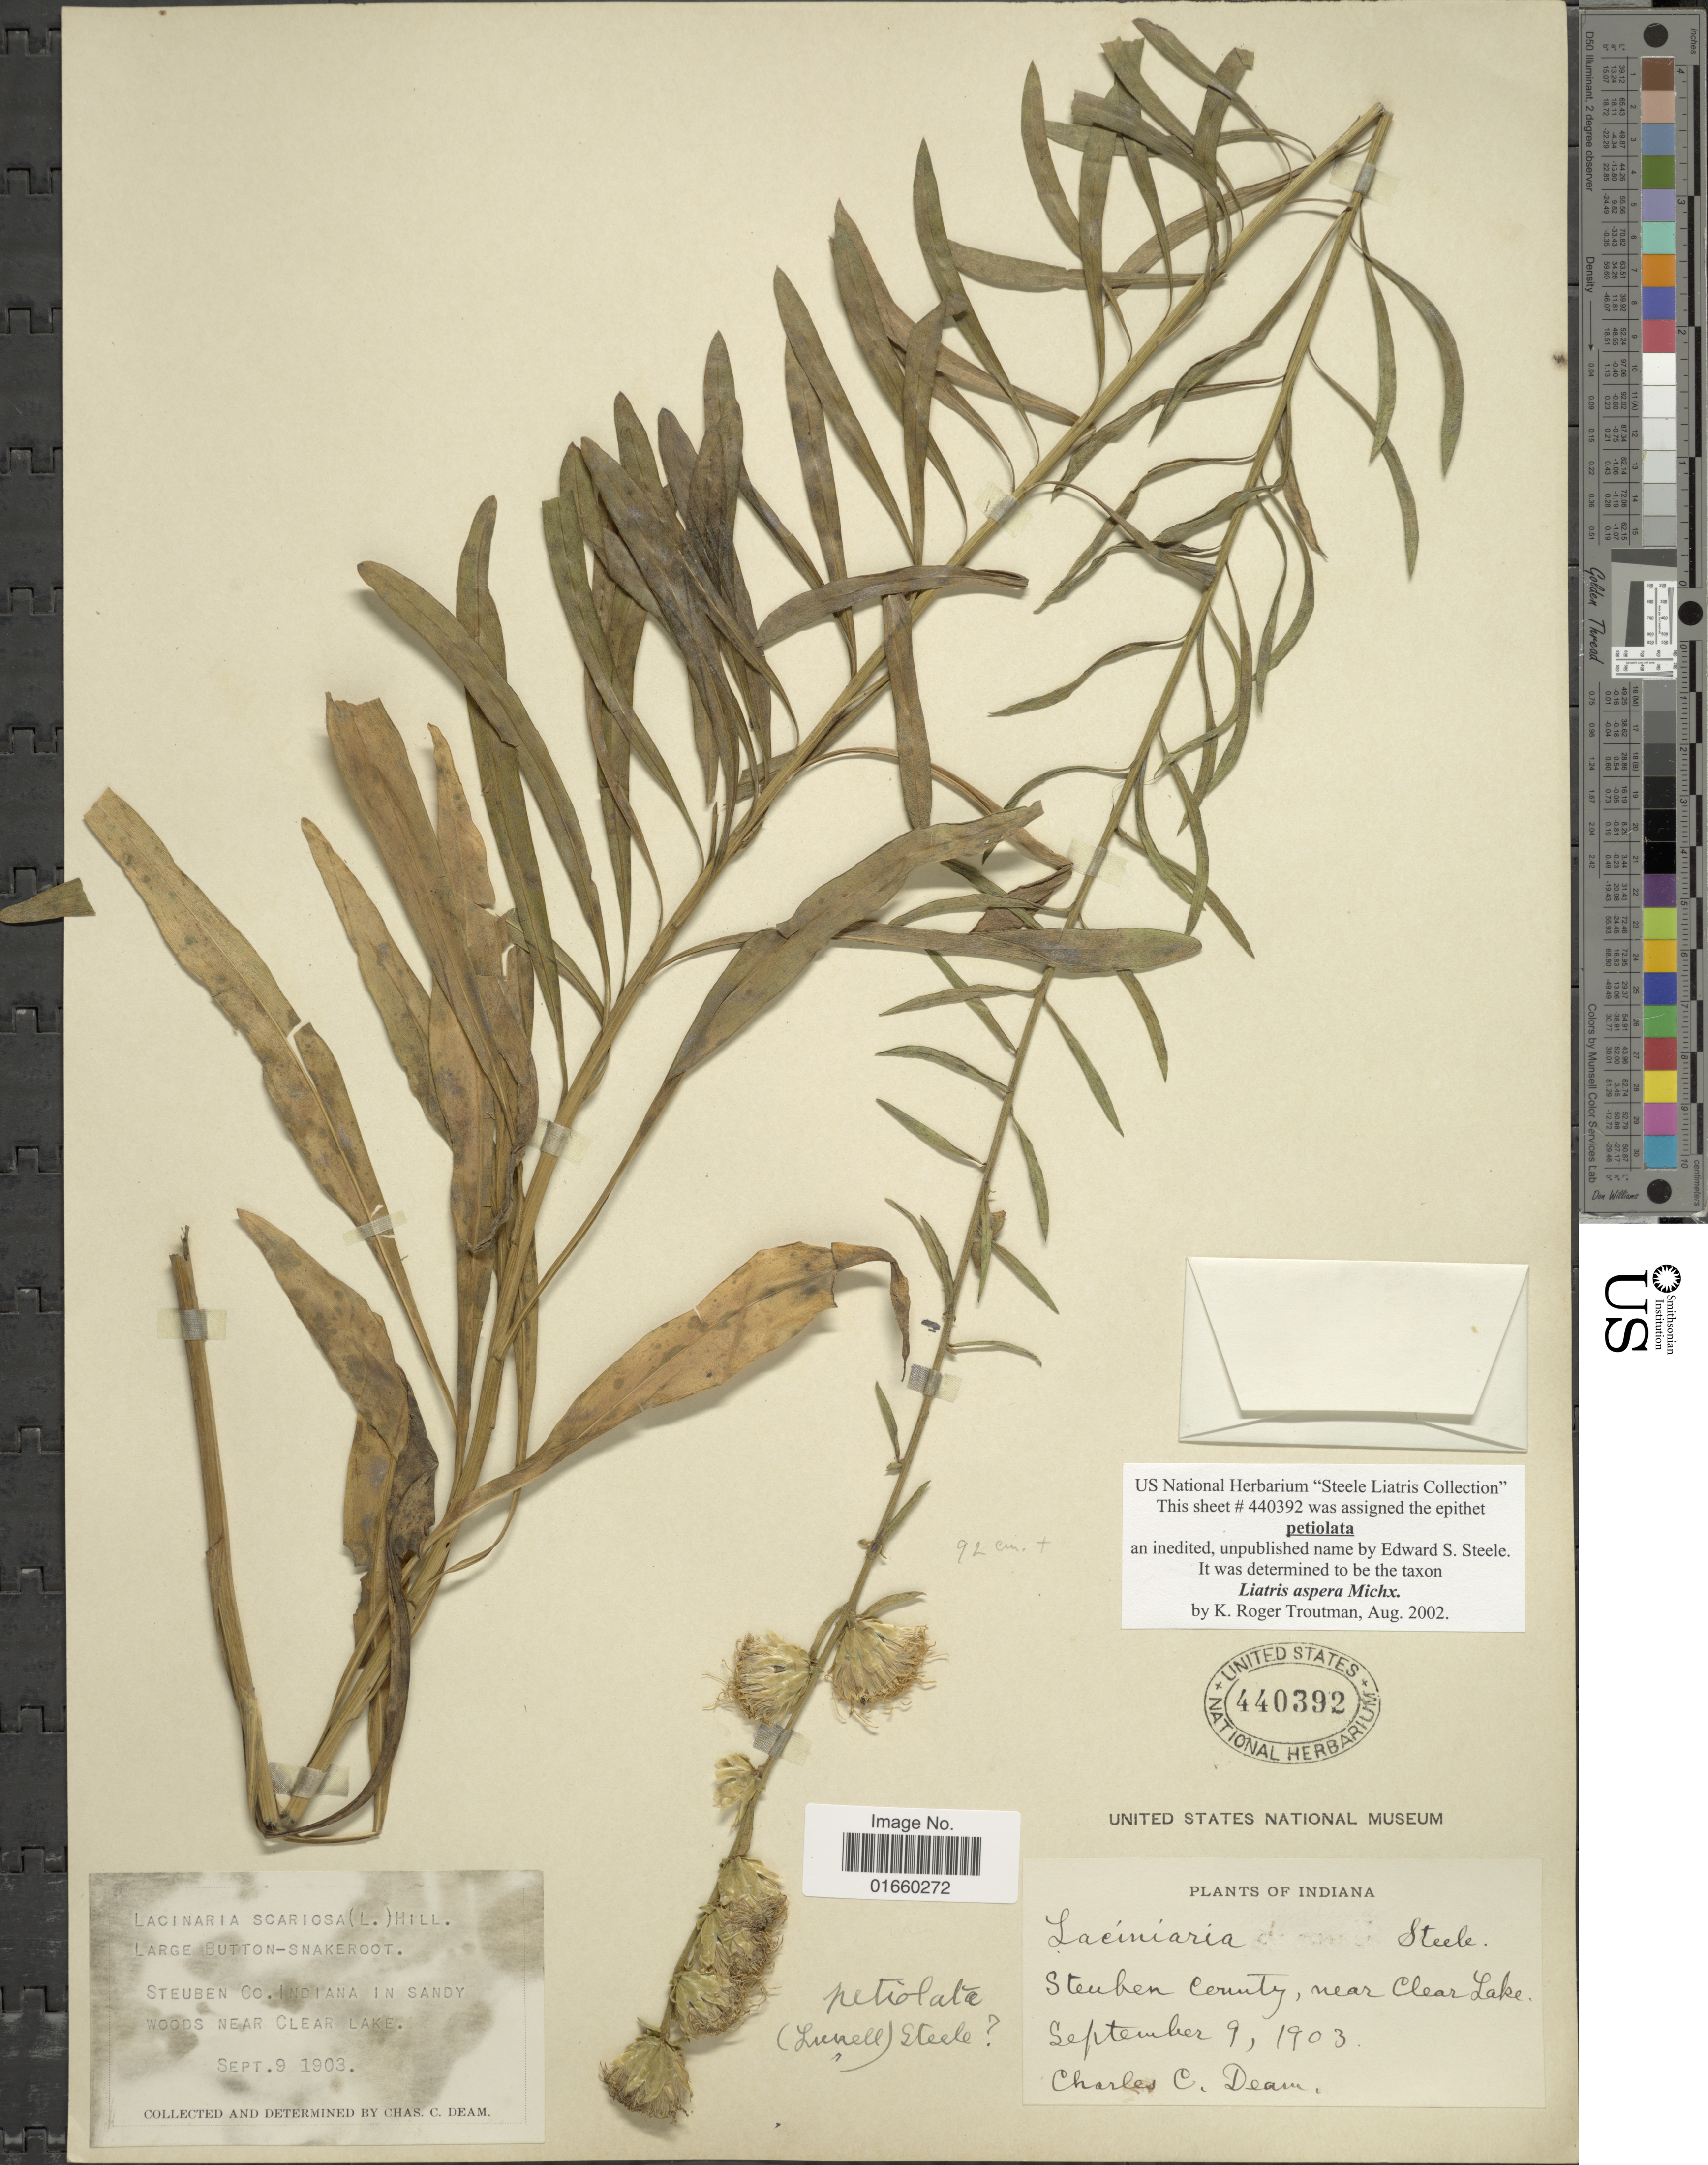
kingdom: Plantae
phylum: Tracheophyta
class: Magnoliopsida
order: Asterales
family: Asteraceae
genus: Liatris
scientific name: Liatris aspera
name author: Michx.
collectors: C. C. Deam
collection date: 1903-09-09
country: United States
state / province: Indiana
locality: Steben County, near Clear Lake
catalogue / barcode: US 440392